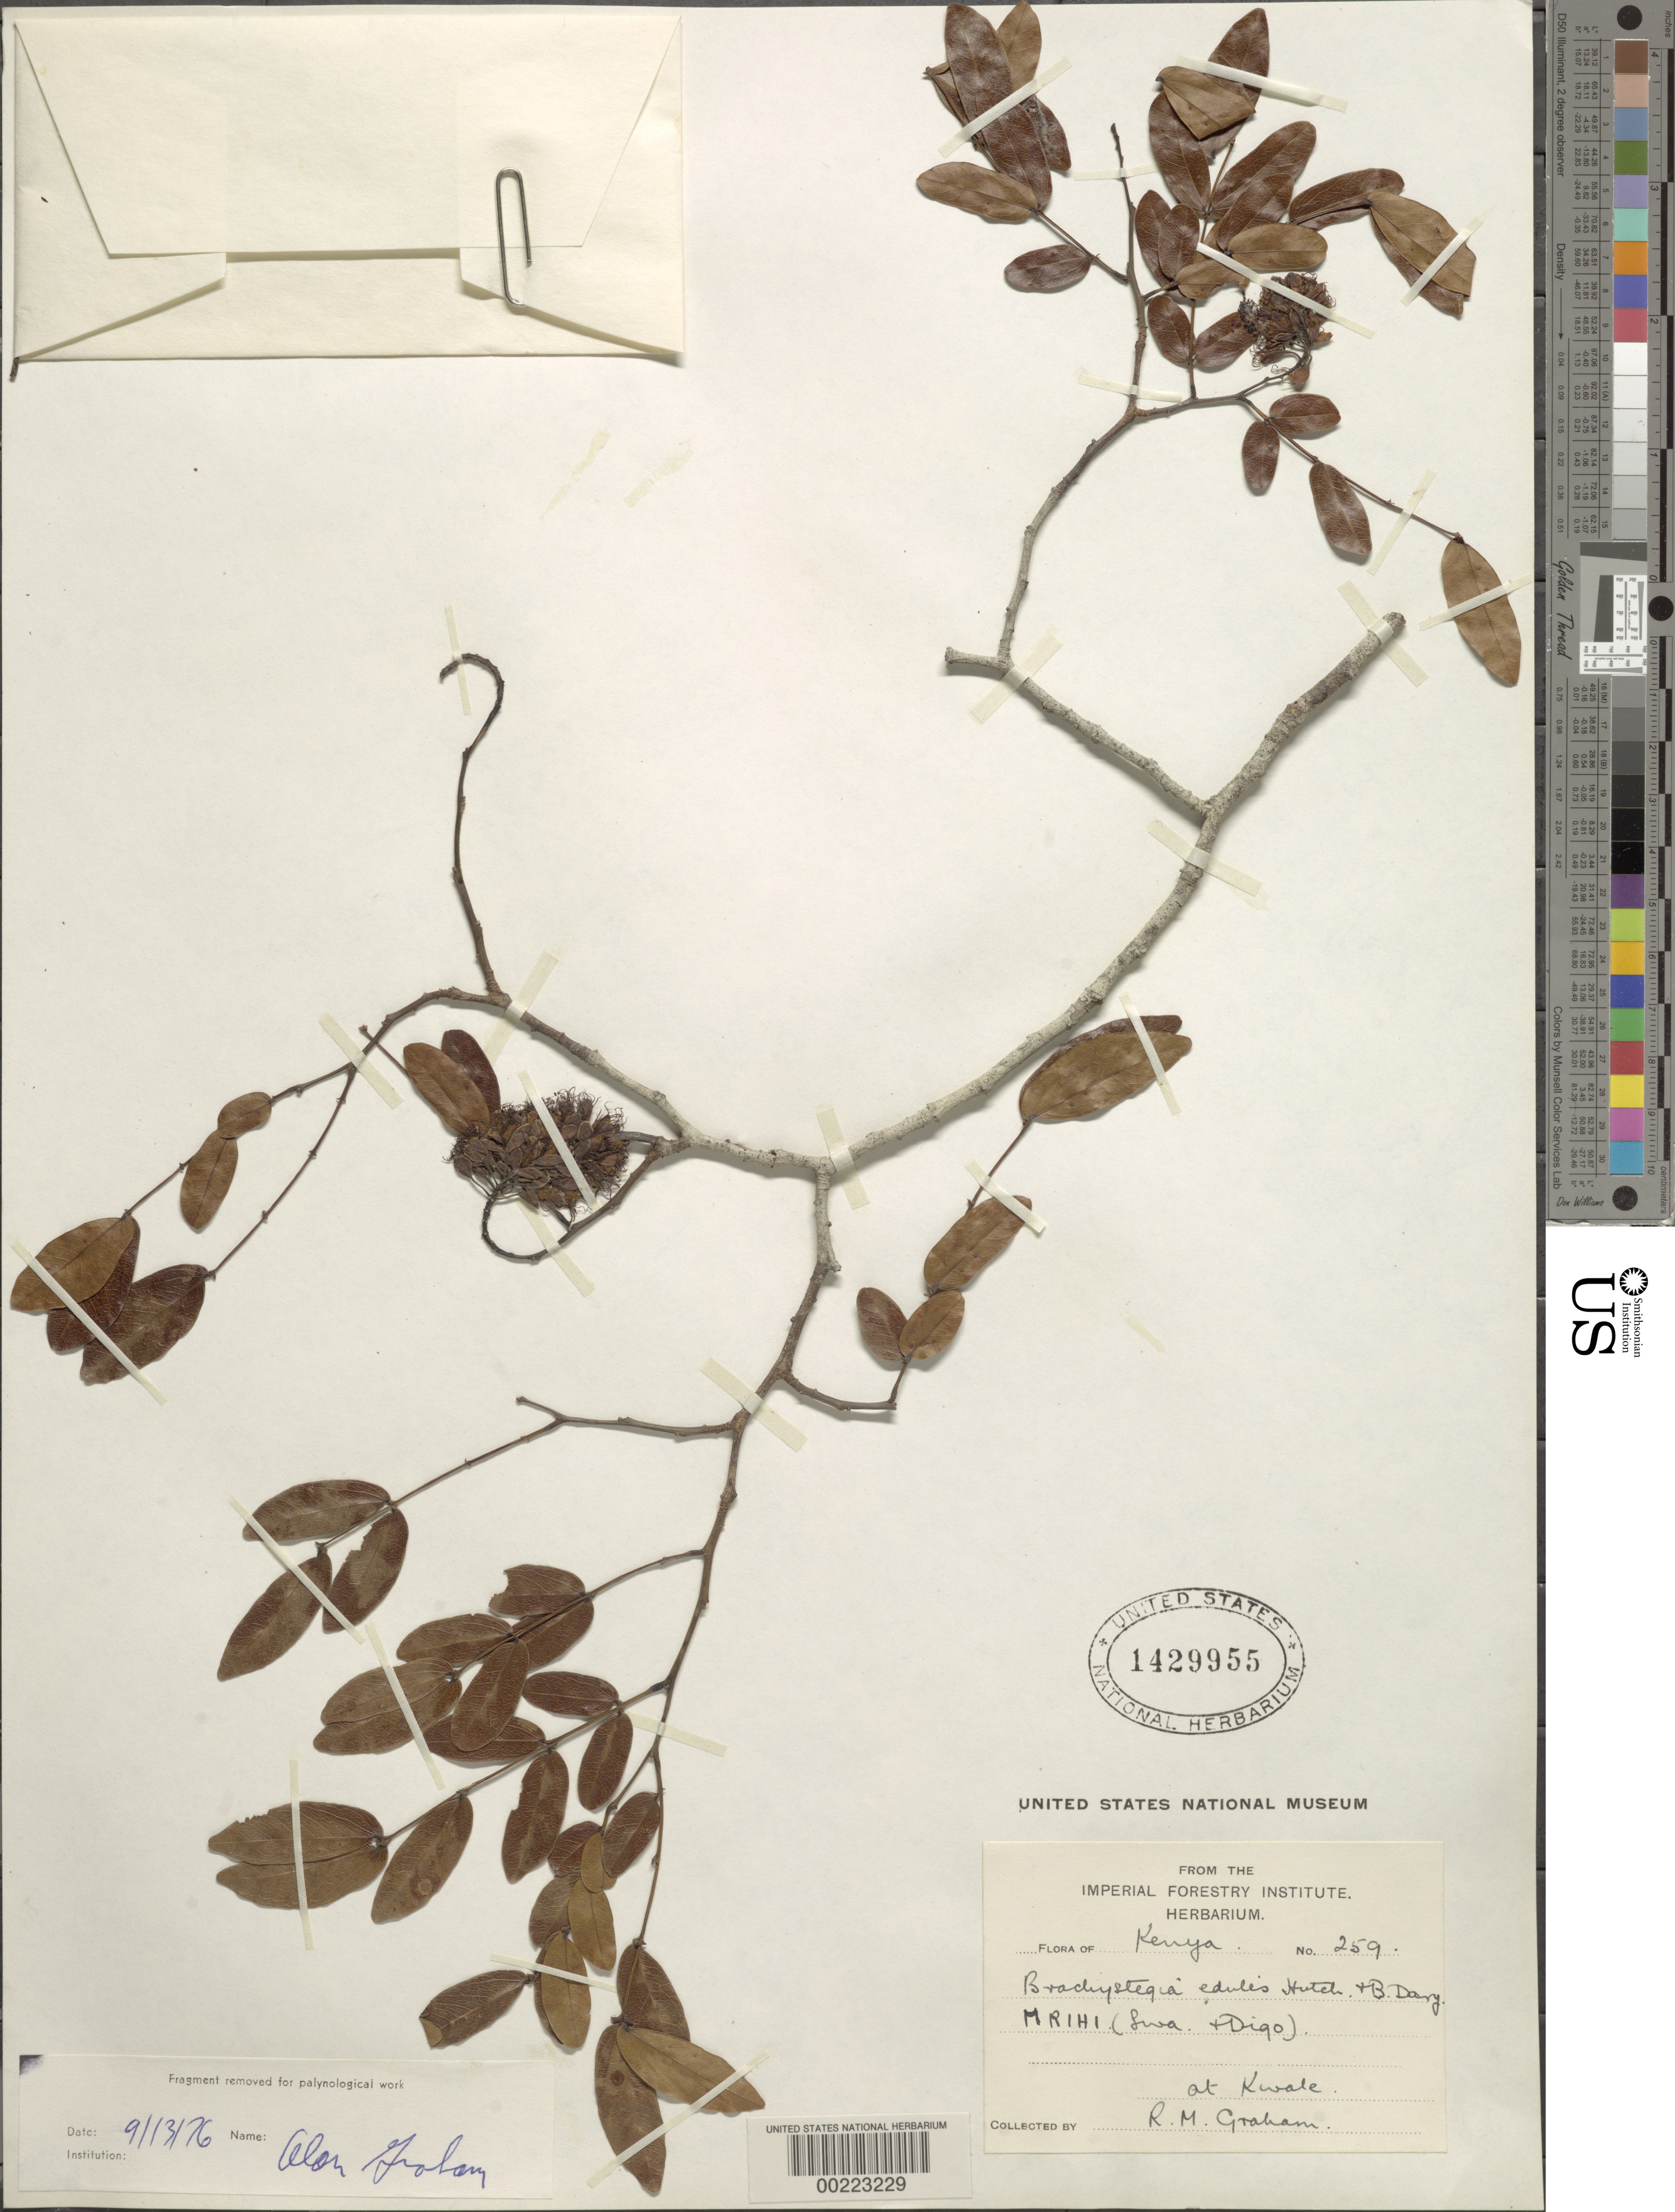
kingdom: Plantae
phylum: Tracheophyta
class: Magnoliopsida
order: Fabales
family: Fabaceae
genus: Brachystegia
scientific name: Brachystegia edulis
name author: Hutch. & Burtt Davy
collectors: R. M. Graham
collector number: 259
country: Kenya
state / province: Kwale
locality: At kwale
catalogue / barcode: US 1429955